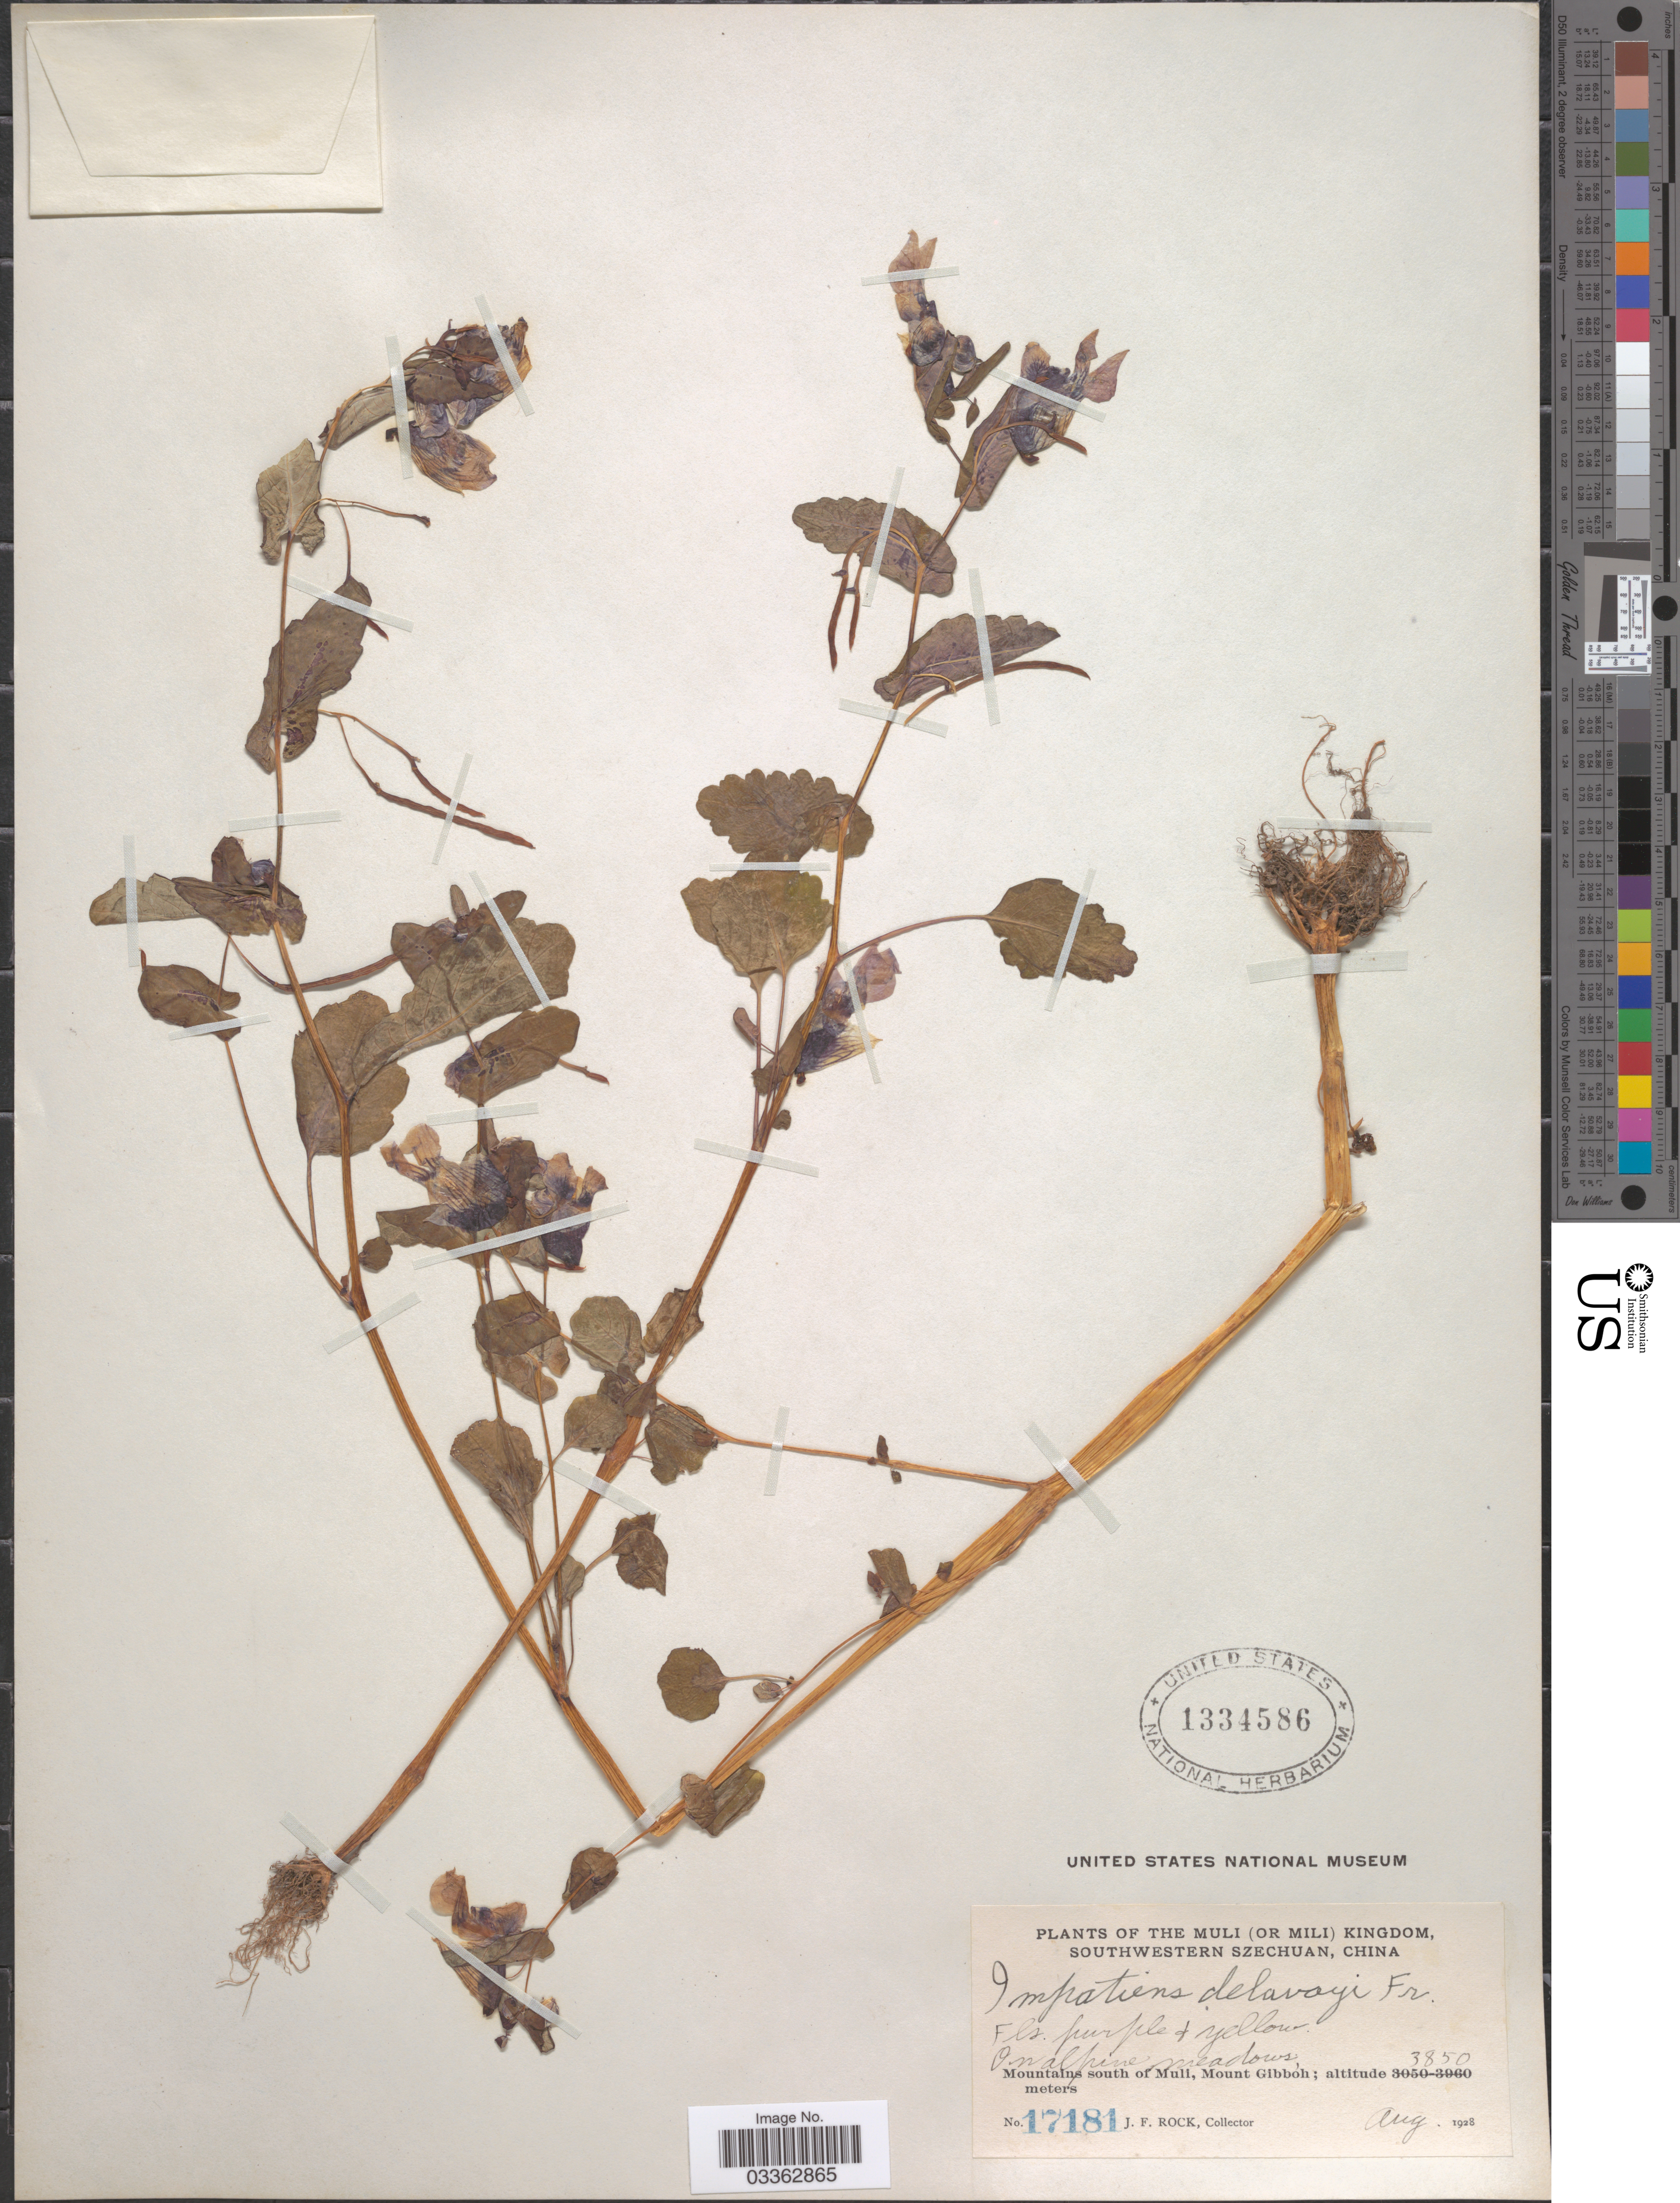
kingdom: Plantae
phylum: Tracheophyta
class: Magnoliopsida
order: Ericales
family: Balsaminaceae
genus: Impatiens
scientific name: Impatiens delavayi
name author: Franch.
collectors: J. Rock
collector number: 17181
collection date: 1928-08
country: China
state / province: Sichuan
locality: The Muli (or Mili) Kingdom, Southwestern Szechuan. Mountains south of Muli, Mount Gibboh.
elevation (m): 3850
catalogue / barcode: US 1334586